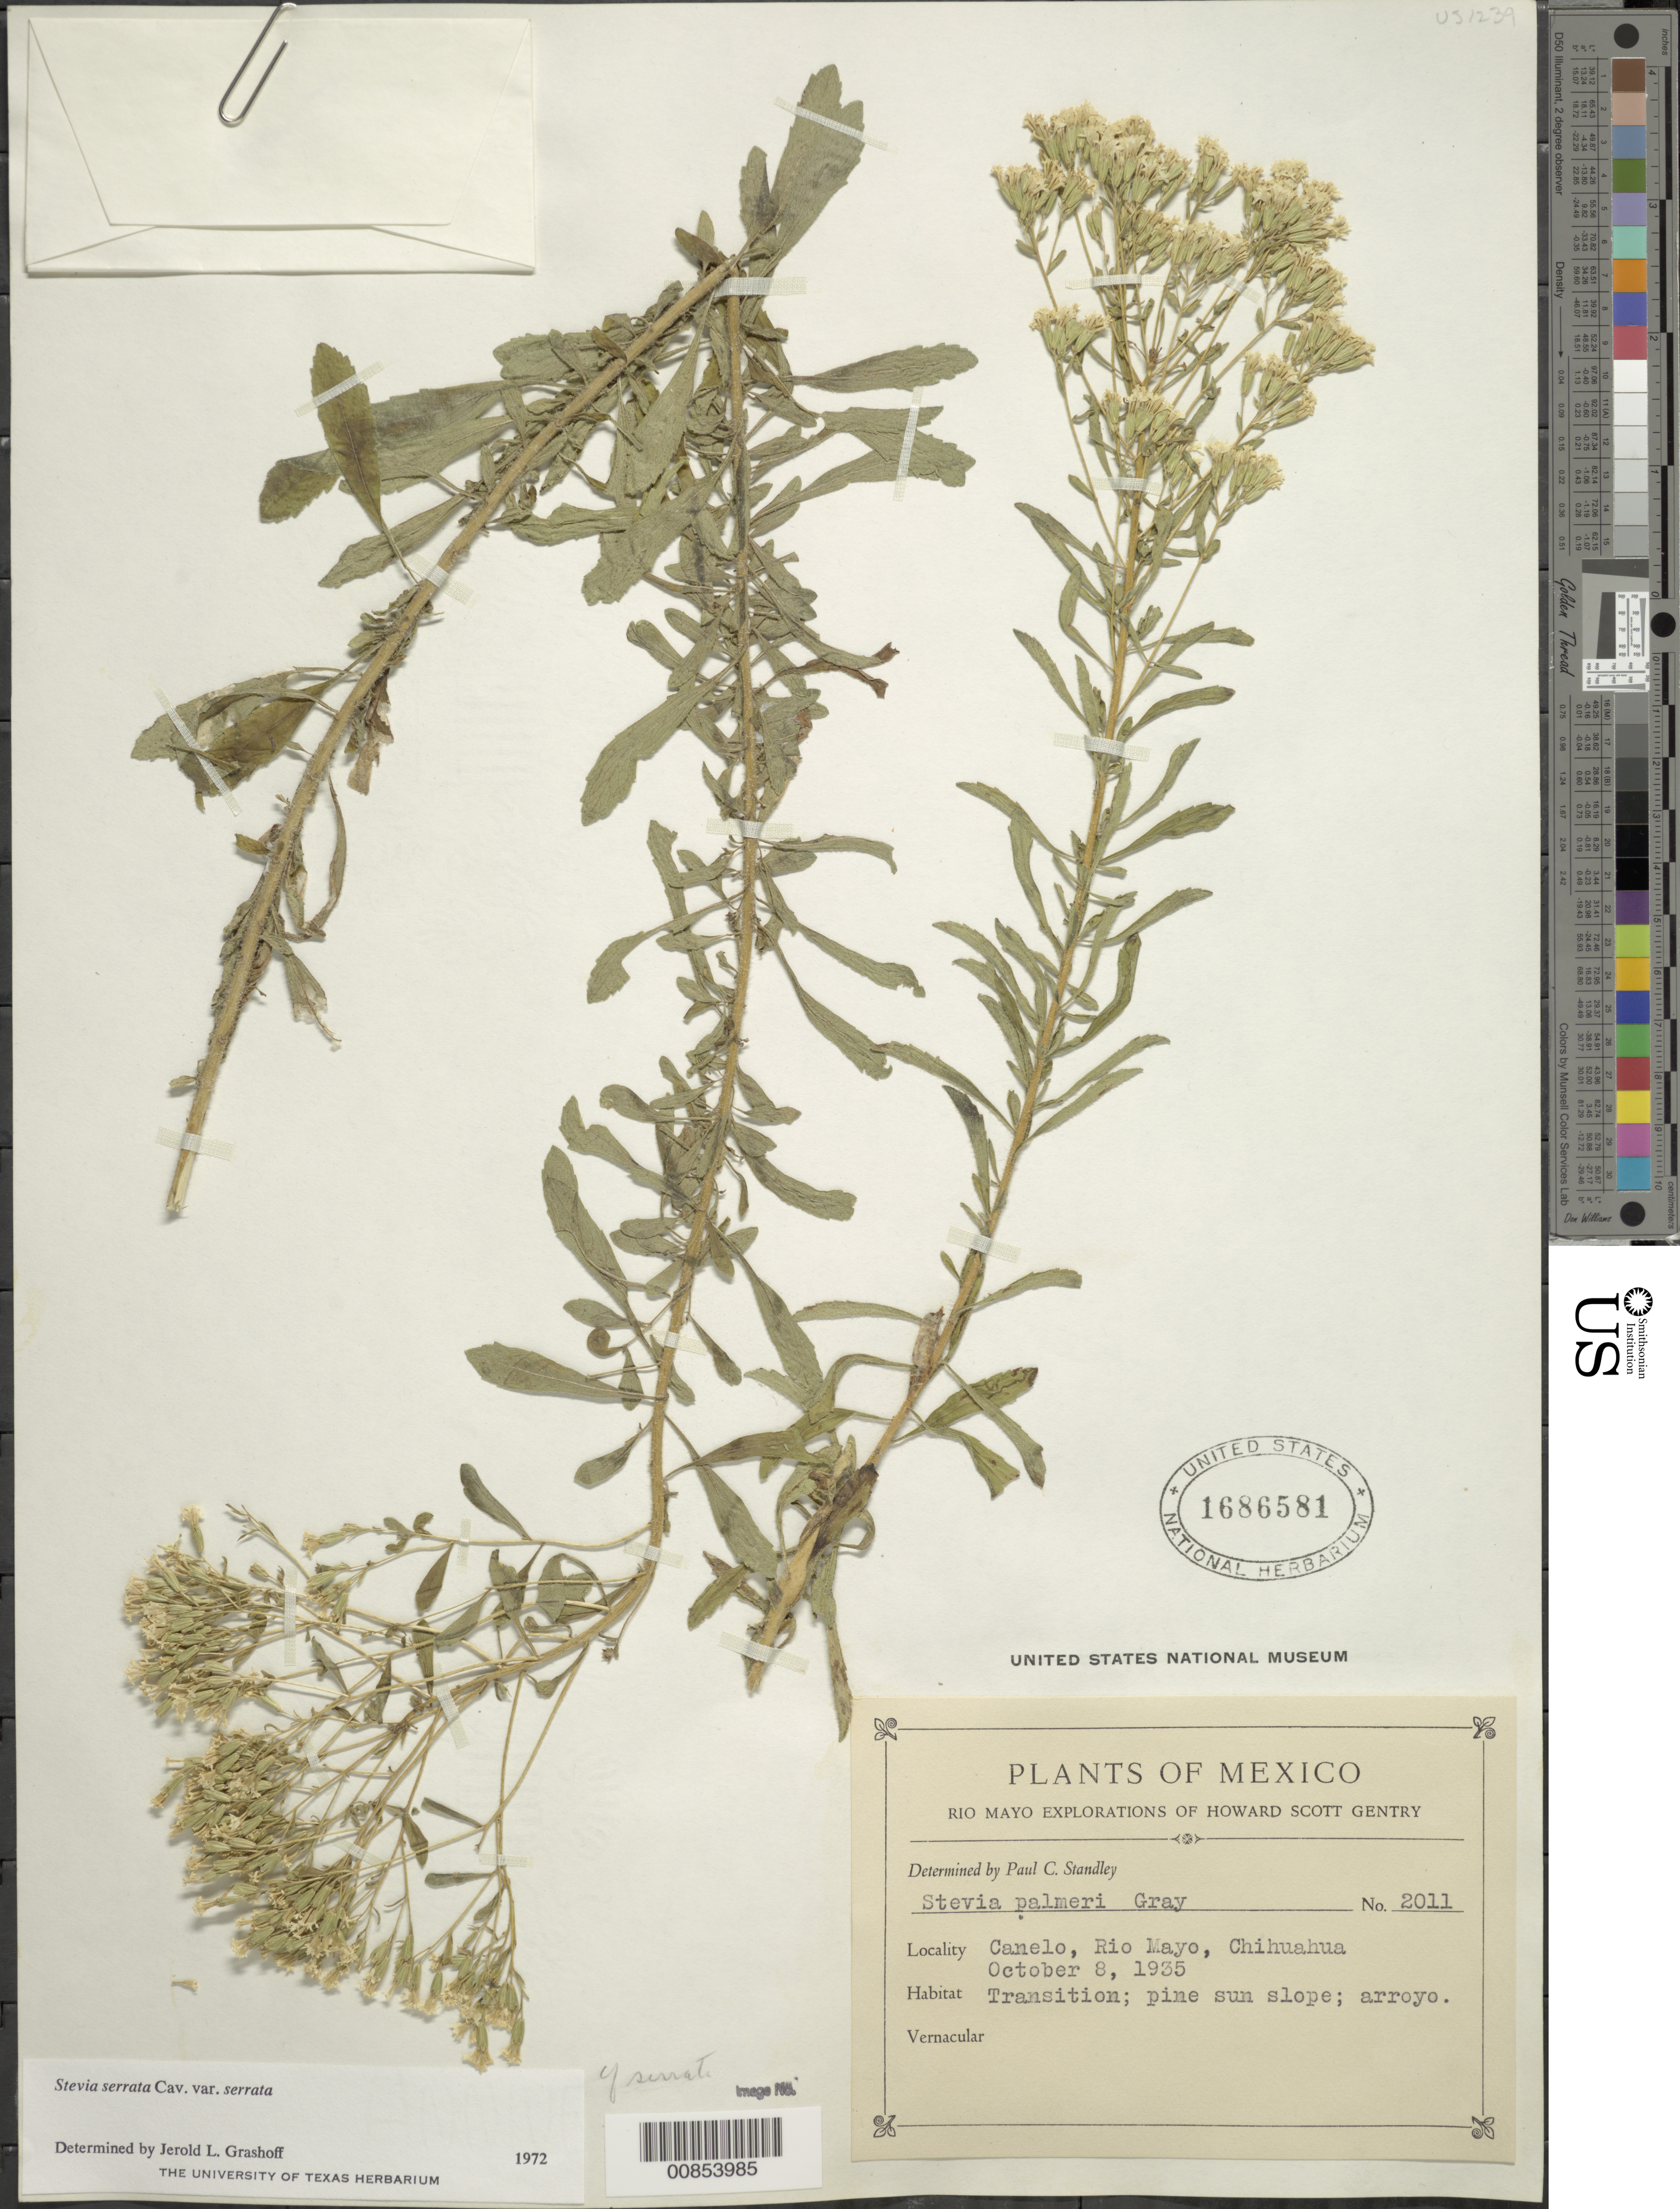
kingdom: Plantae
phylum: Tracheophyta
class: Magnoliopsida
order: Asterales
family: Asteraceae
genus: Stevia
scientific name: Stevia serrata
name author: Cav.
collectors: H. S. Gentry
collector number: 2011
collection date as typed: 08 Oct 1935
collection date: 1935-10-08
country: Mexico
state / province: Chihuahua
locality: Canelo, Río Mayo, Chihuahua.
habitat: Transition; pine sun slope; arroyo.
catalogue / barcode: US 1686581